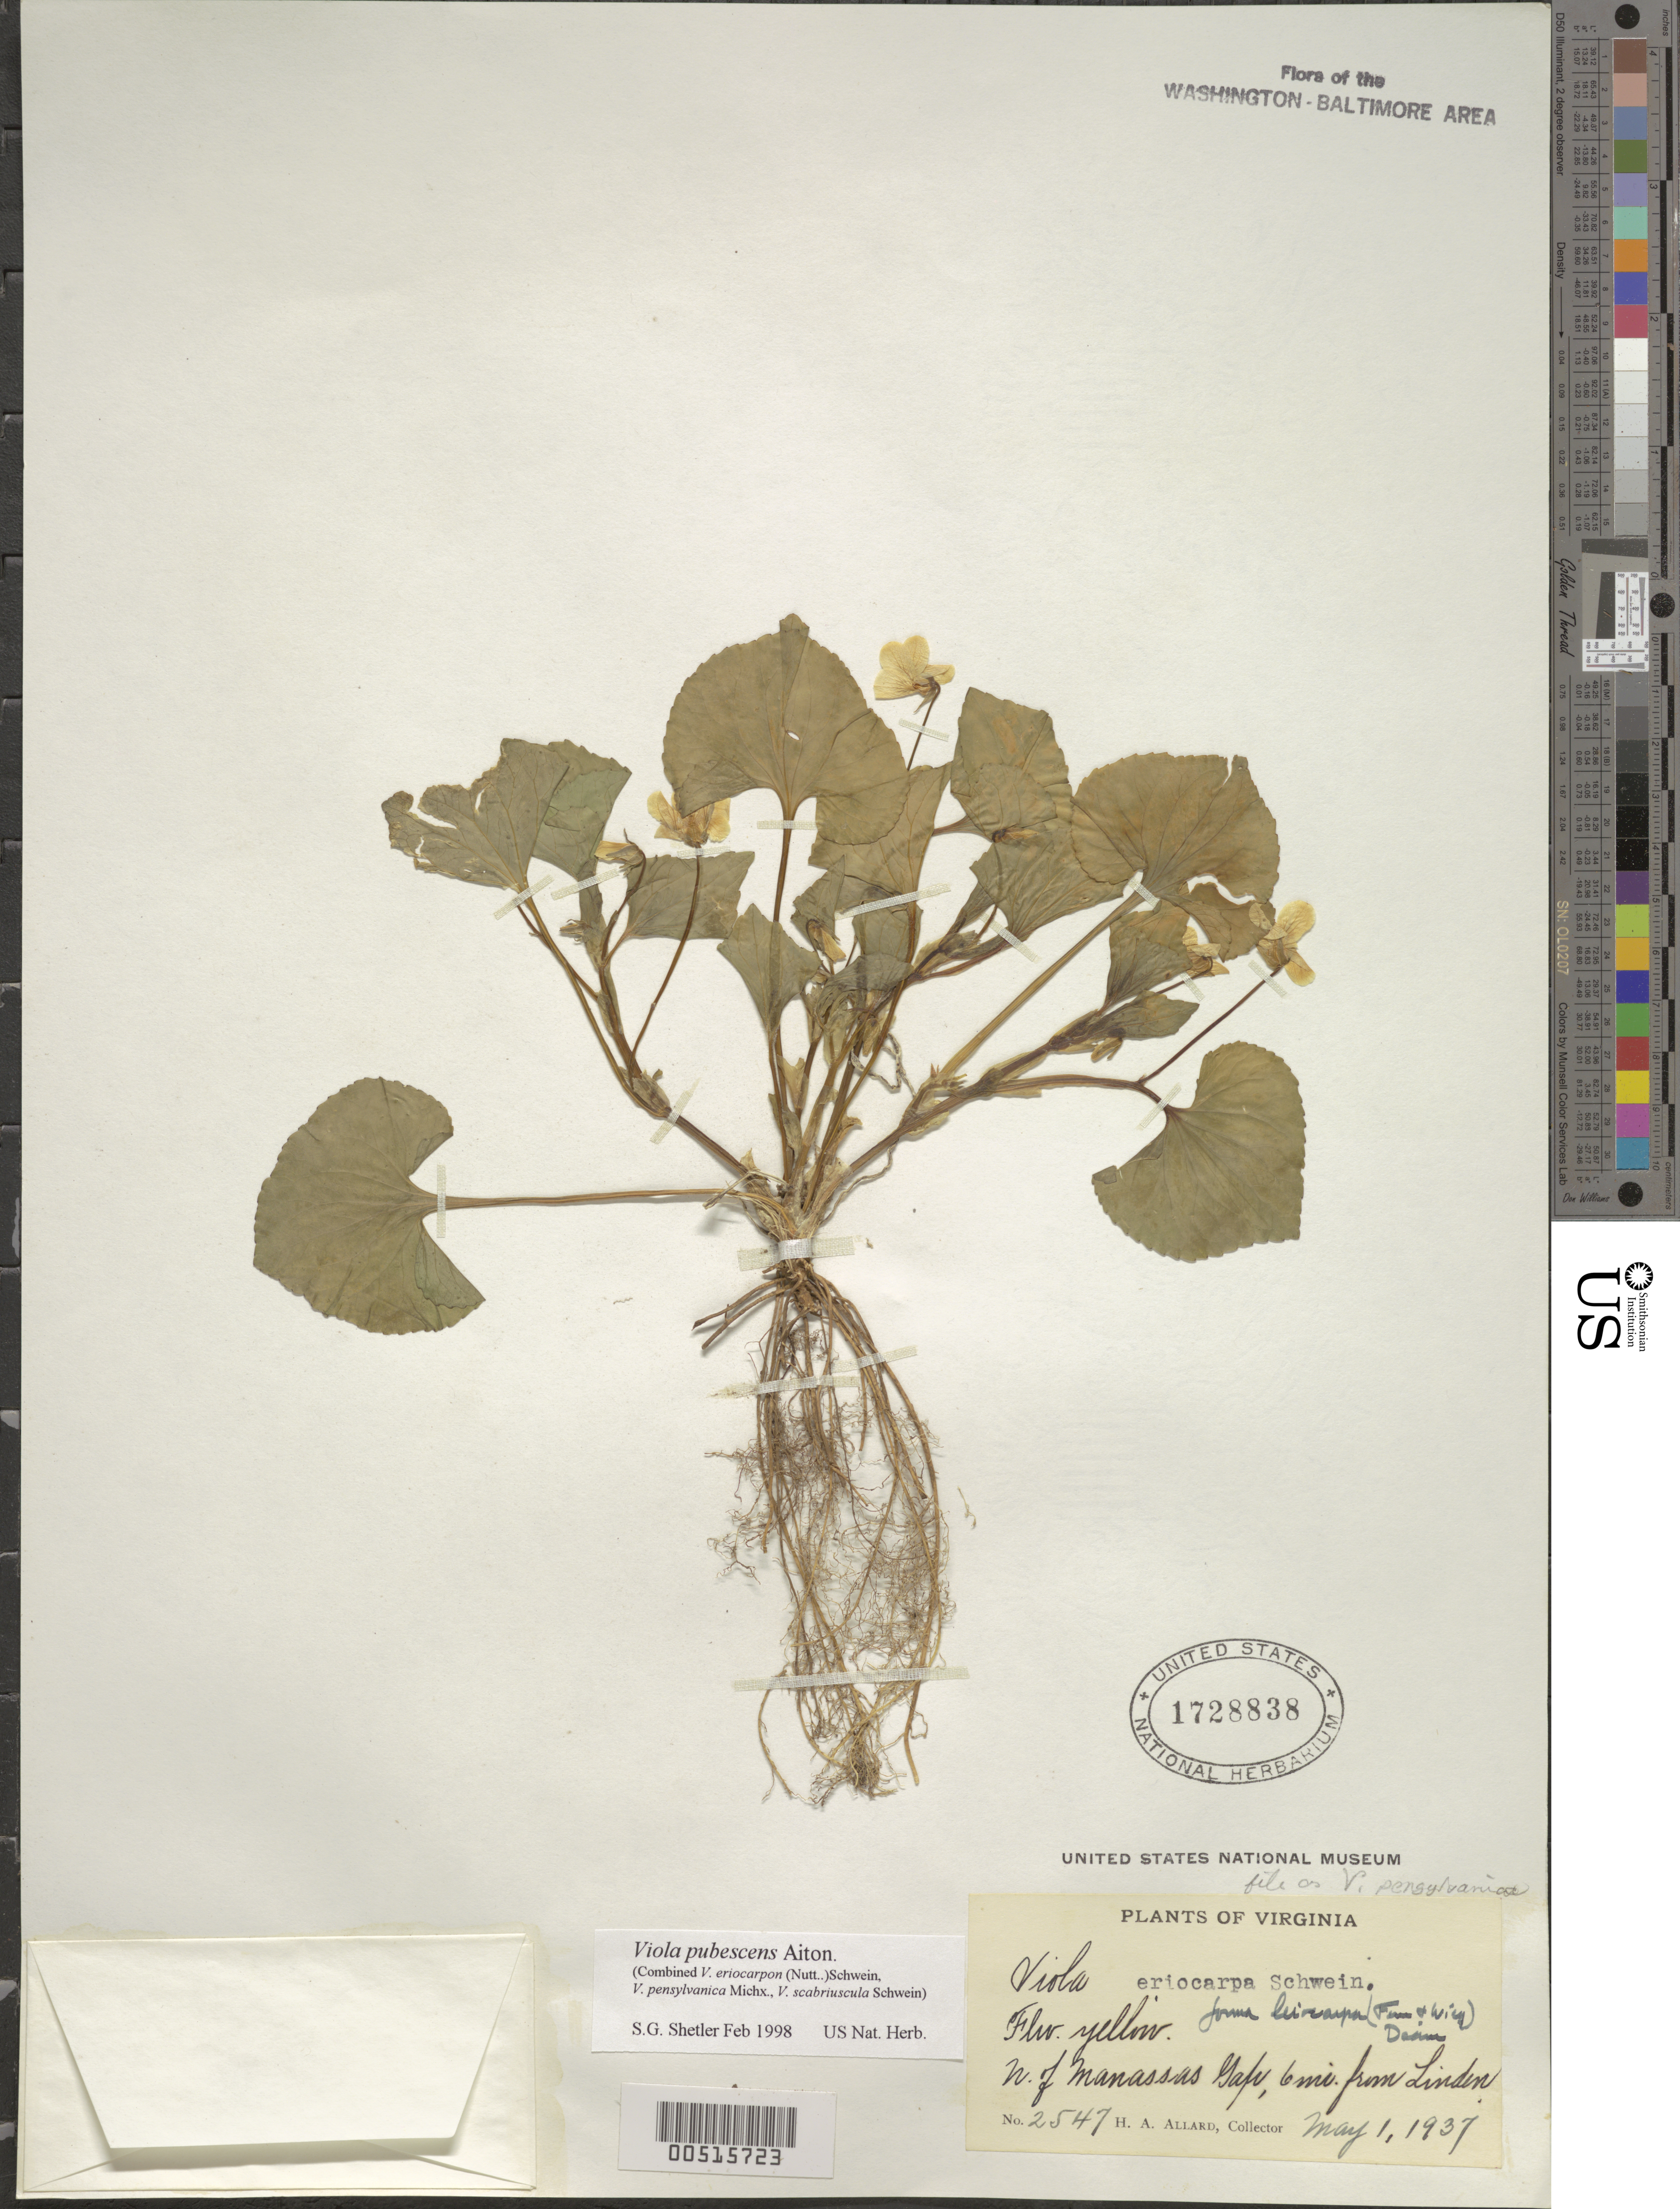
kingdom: Plantae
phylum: Tracheophyta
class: Magnoliopsida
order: Malpighiales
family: Violaceae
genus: Viola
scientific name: Viola pubescens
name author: Aiton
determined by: Shetler, Stanwyn G., (US), NMNH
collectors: H. A. Allard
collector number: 2547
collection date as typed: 01 May 1937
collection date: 1937-05-01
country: United States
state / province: Virginia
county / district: Prince William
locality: Manassas Gap, N of, 6 mi. from Linden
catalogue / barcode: US 1728838